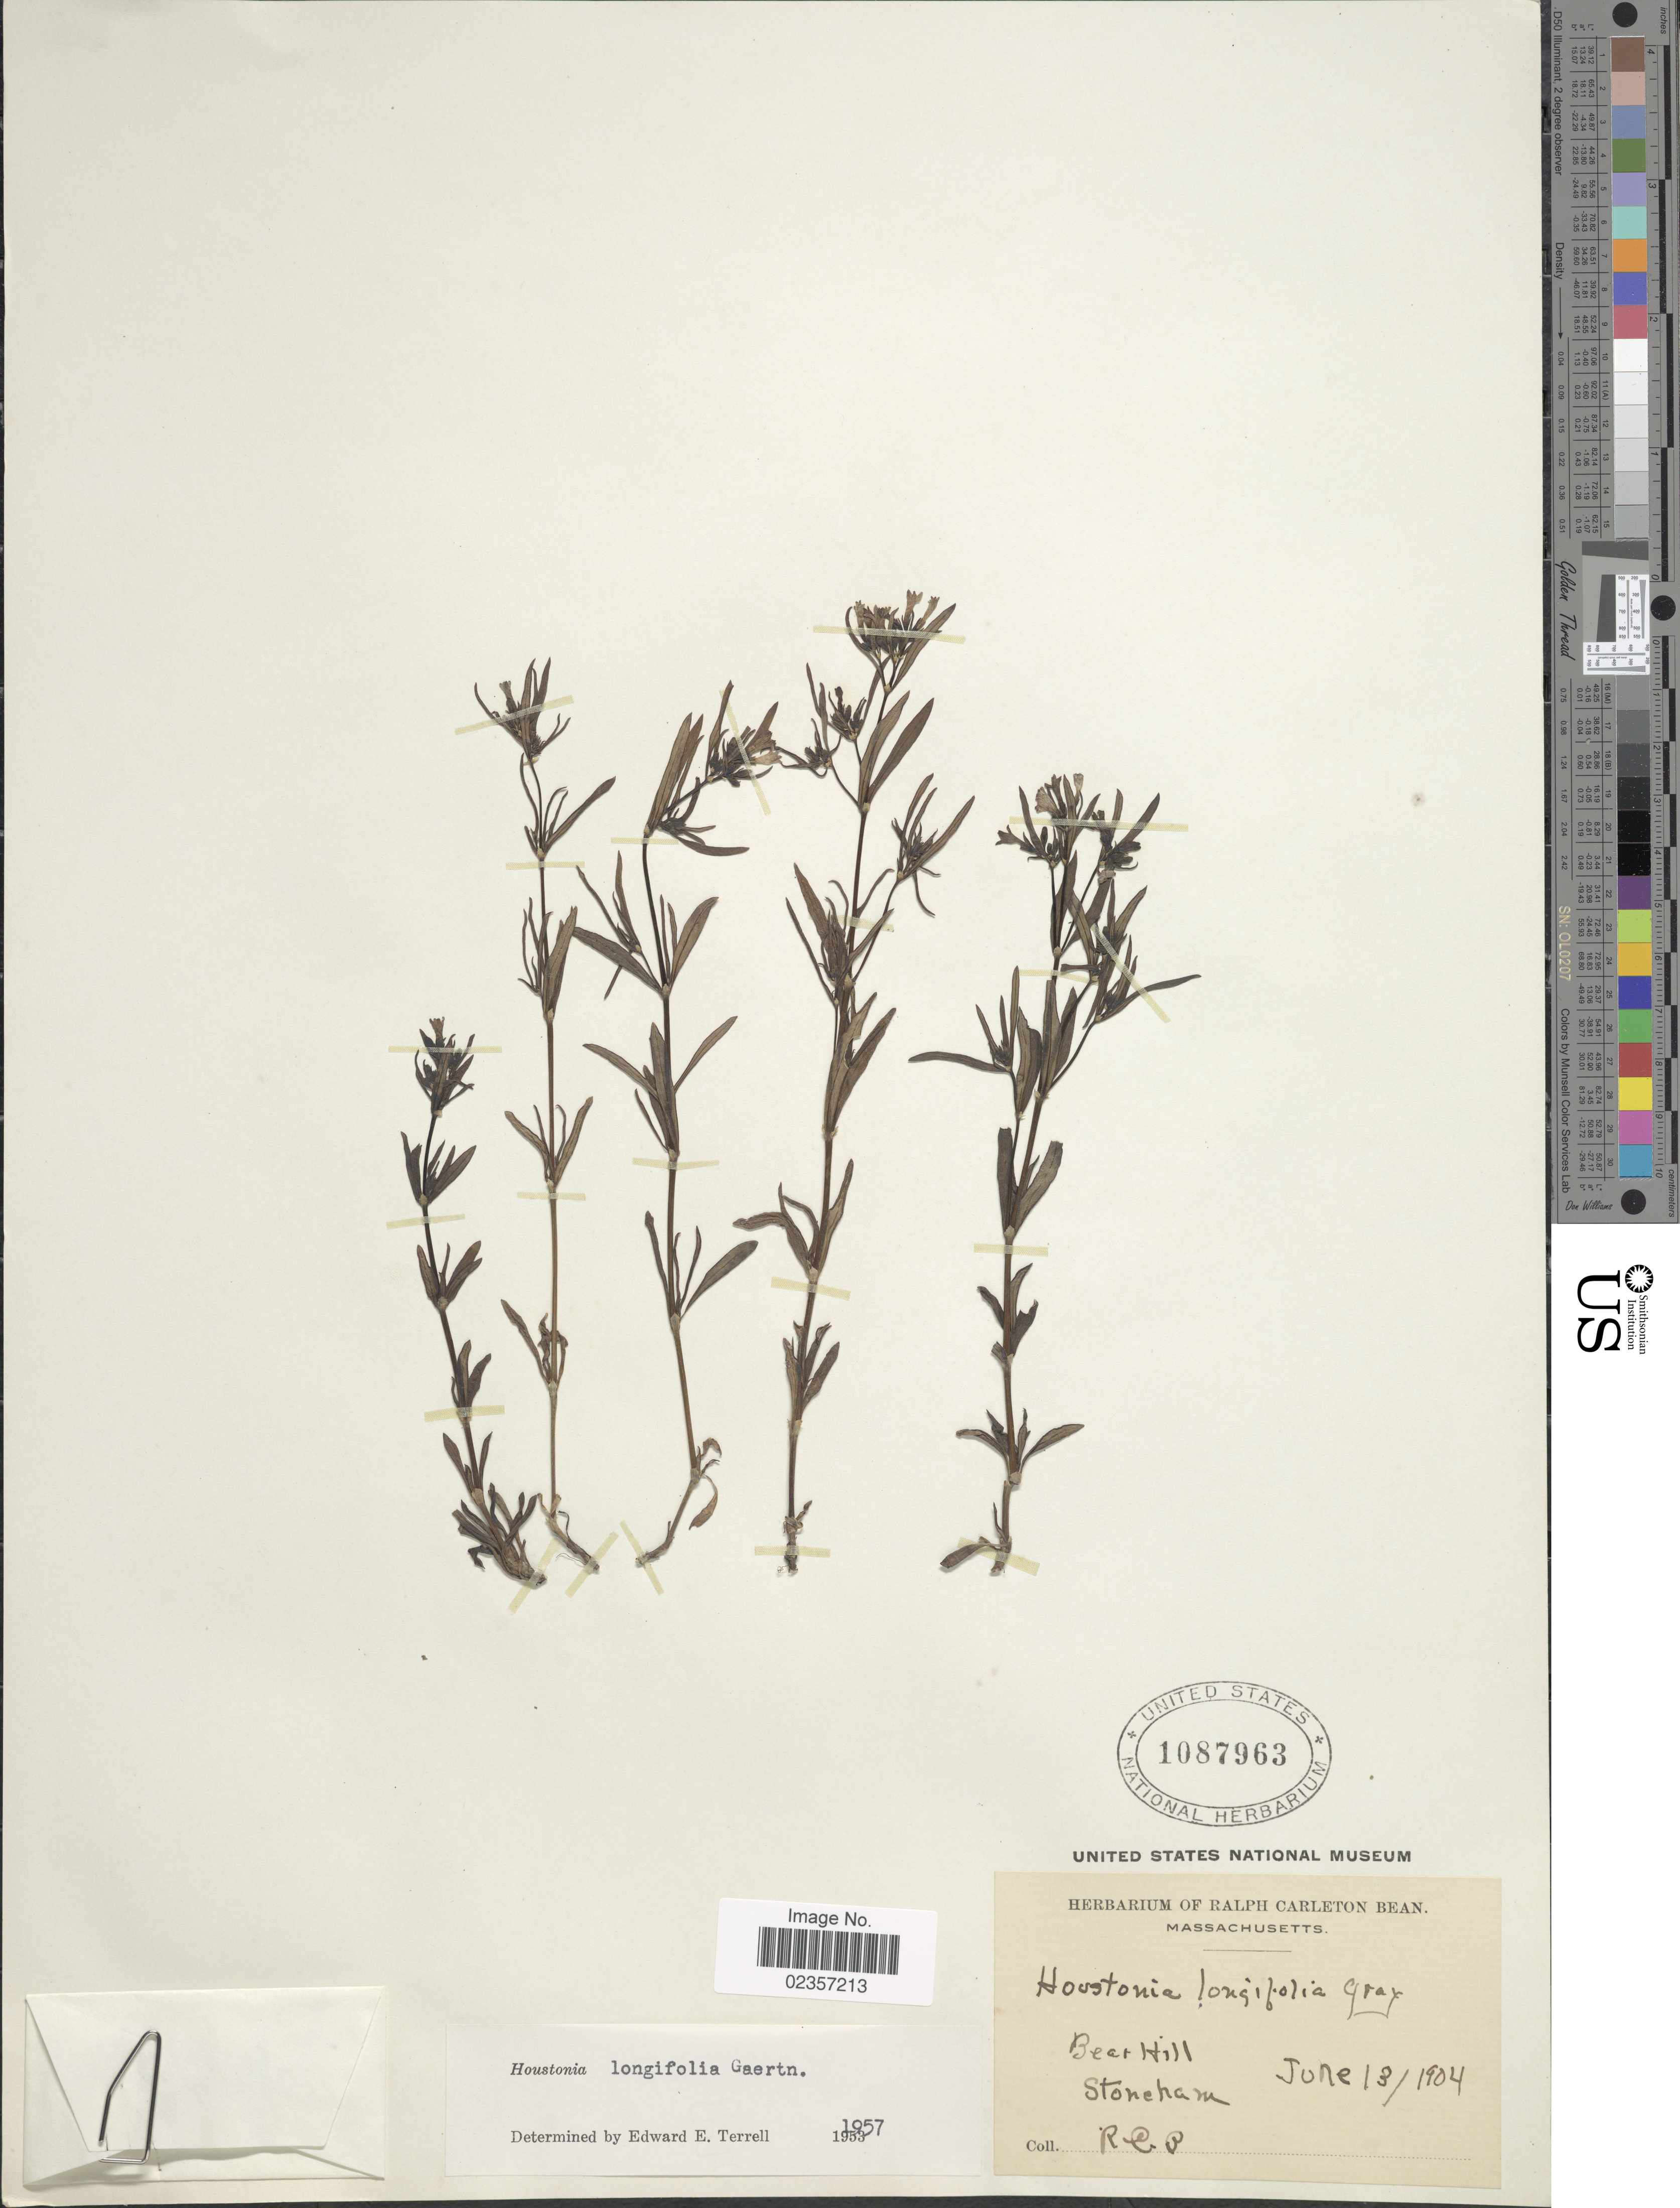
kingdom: Plantae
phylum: Tracheophyta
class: Magnoliopsida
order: Gentianales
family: Rubiaceae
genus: Houstonia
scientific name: Houstonia longifolia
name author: Gaertn.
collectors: R. Bean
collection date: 1904-06-13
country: United States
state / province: Massachusetts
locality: Beat Hill, Stoneham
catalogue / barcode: US 1087963